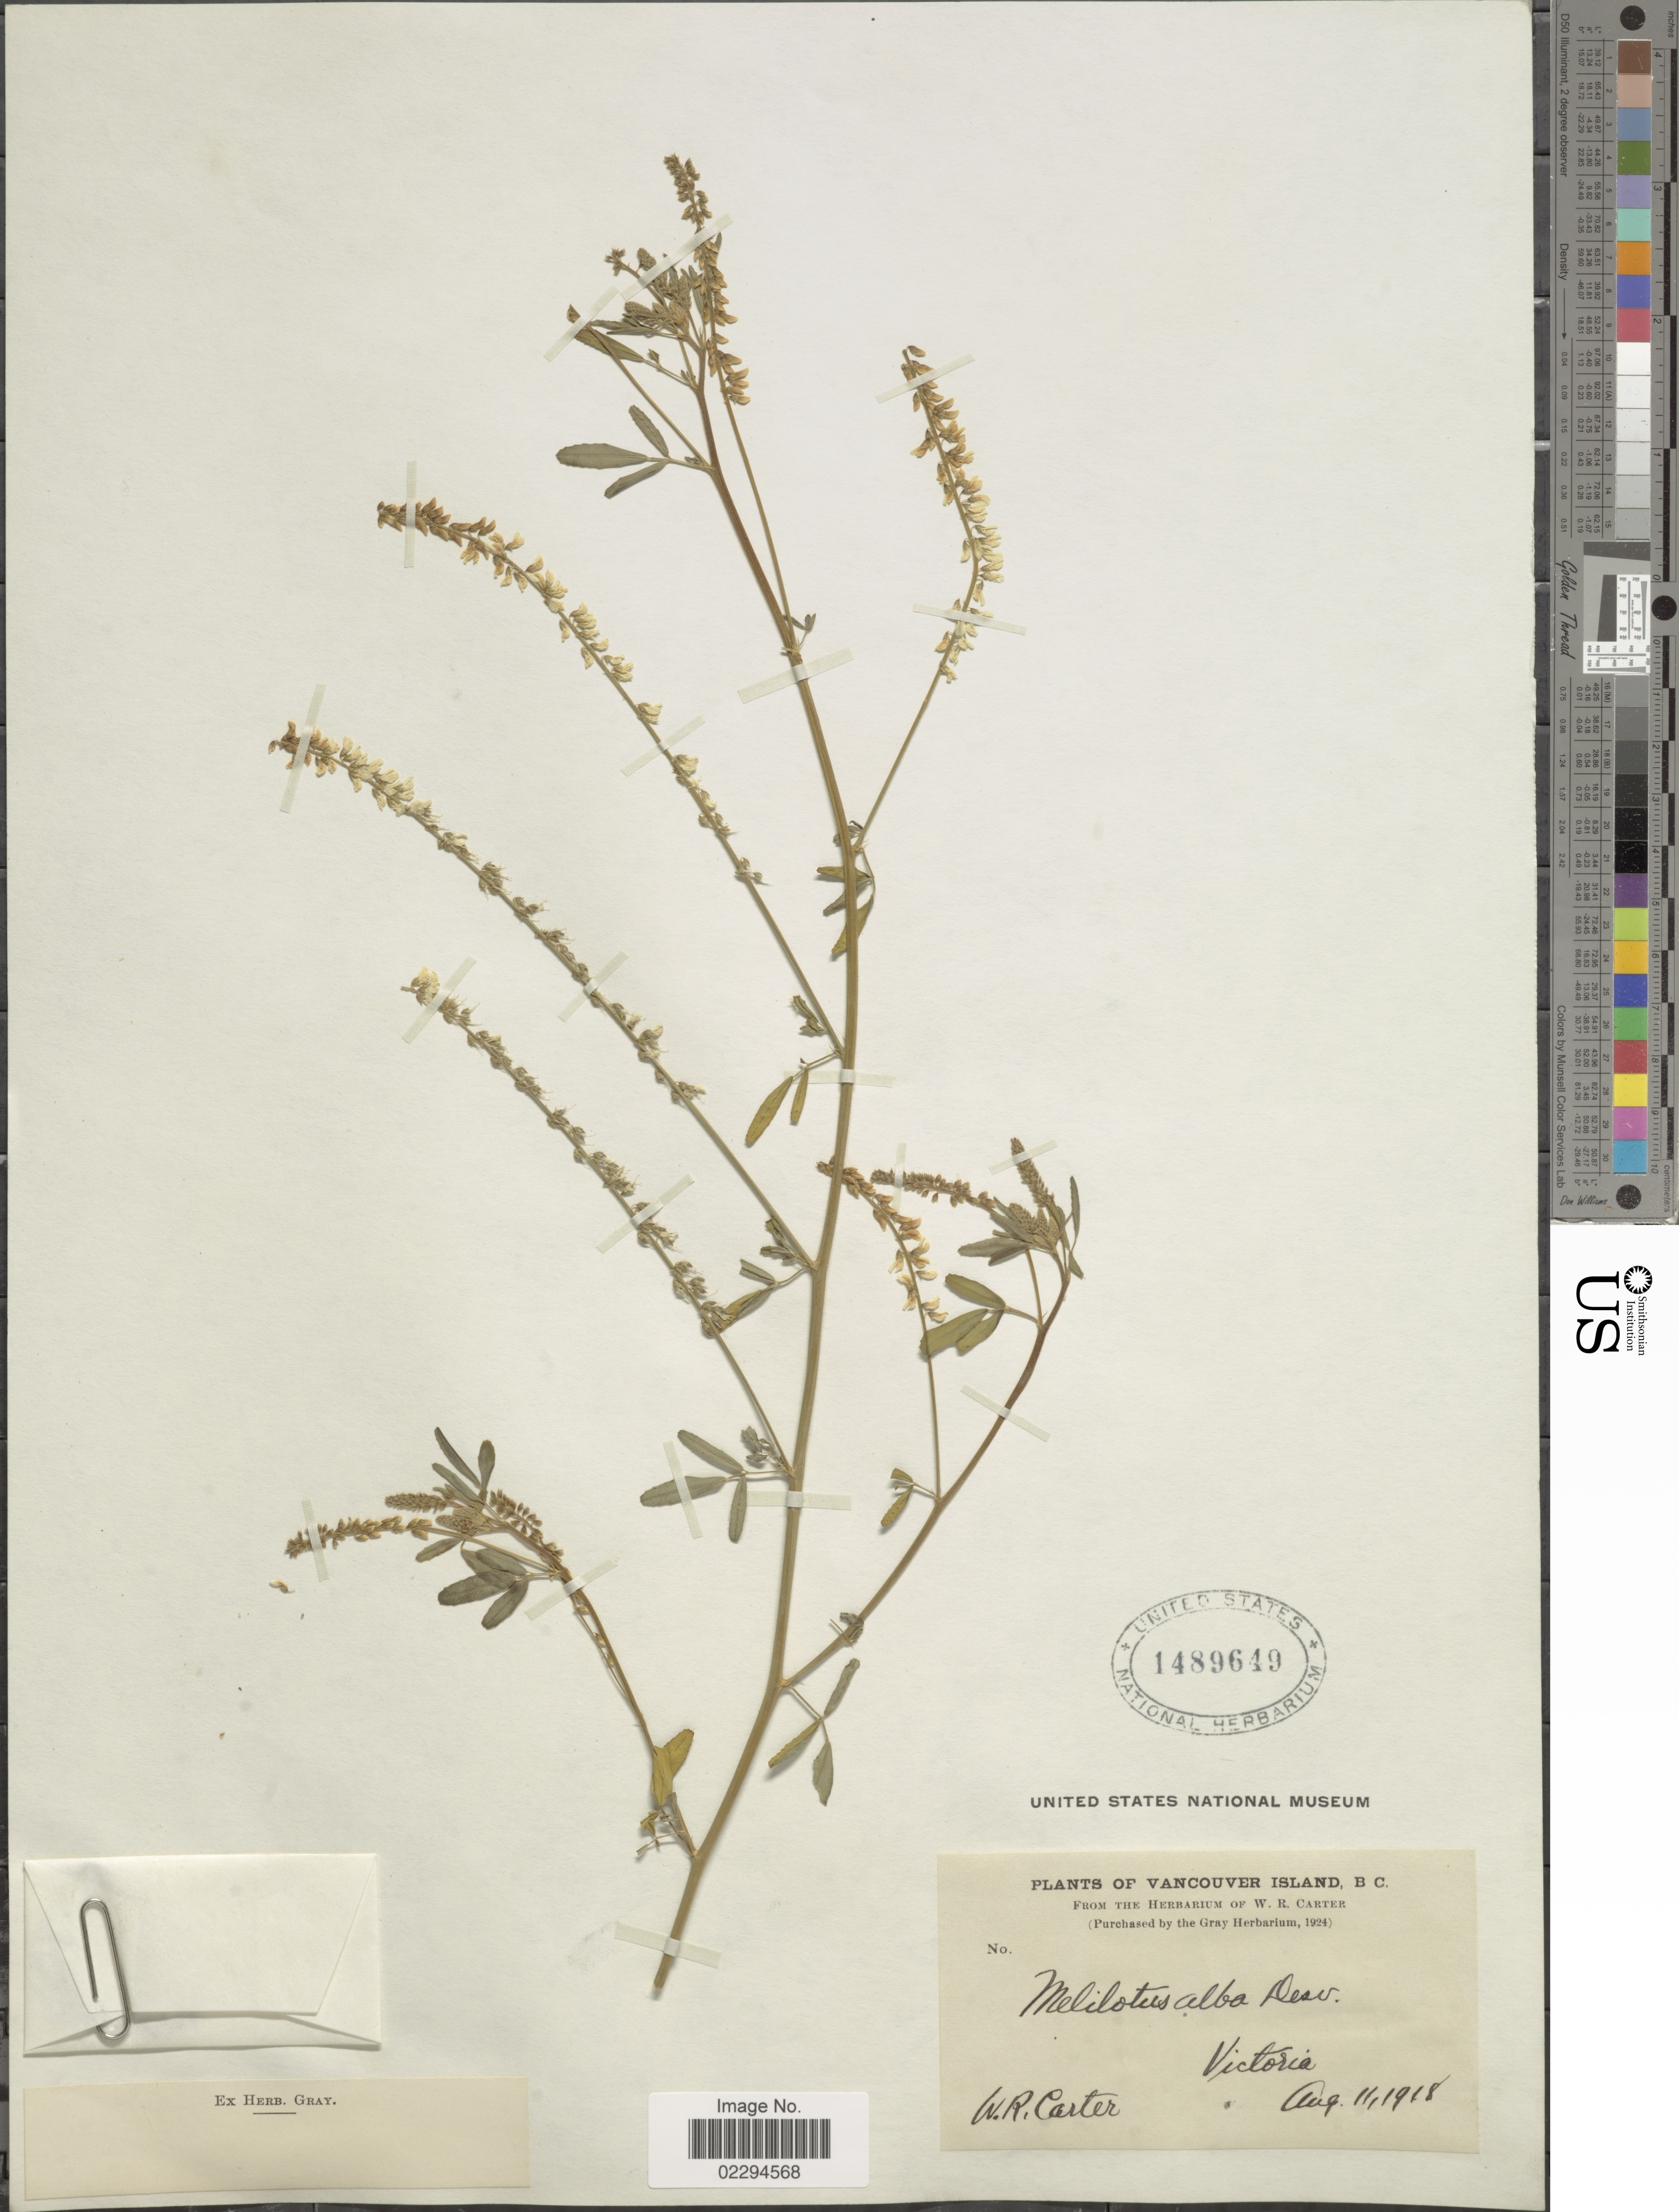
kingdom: Plantae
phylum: Tracheophyta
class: Magnoliopsida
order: Fabales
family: Fabaceae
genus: Melilotus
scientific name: Melilotus albus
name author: Medik.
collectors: W. R. Carter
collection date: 1918-08-11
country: Canada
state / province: British Columbia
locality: Vancouver Island. Victoria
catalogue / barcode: US 1489649